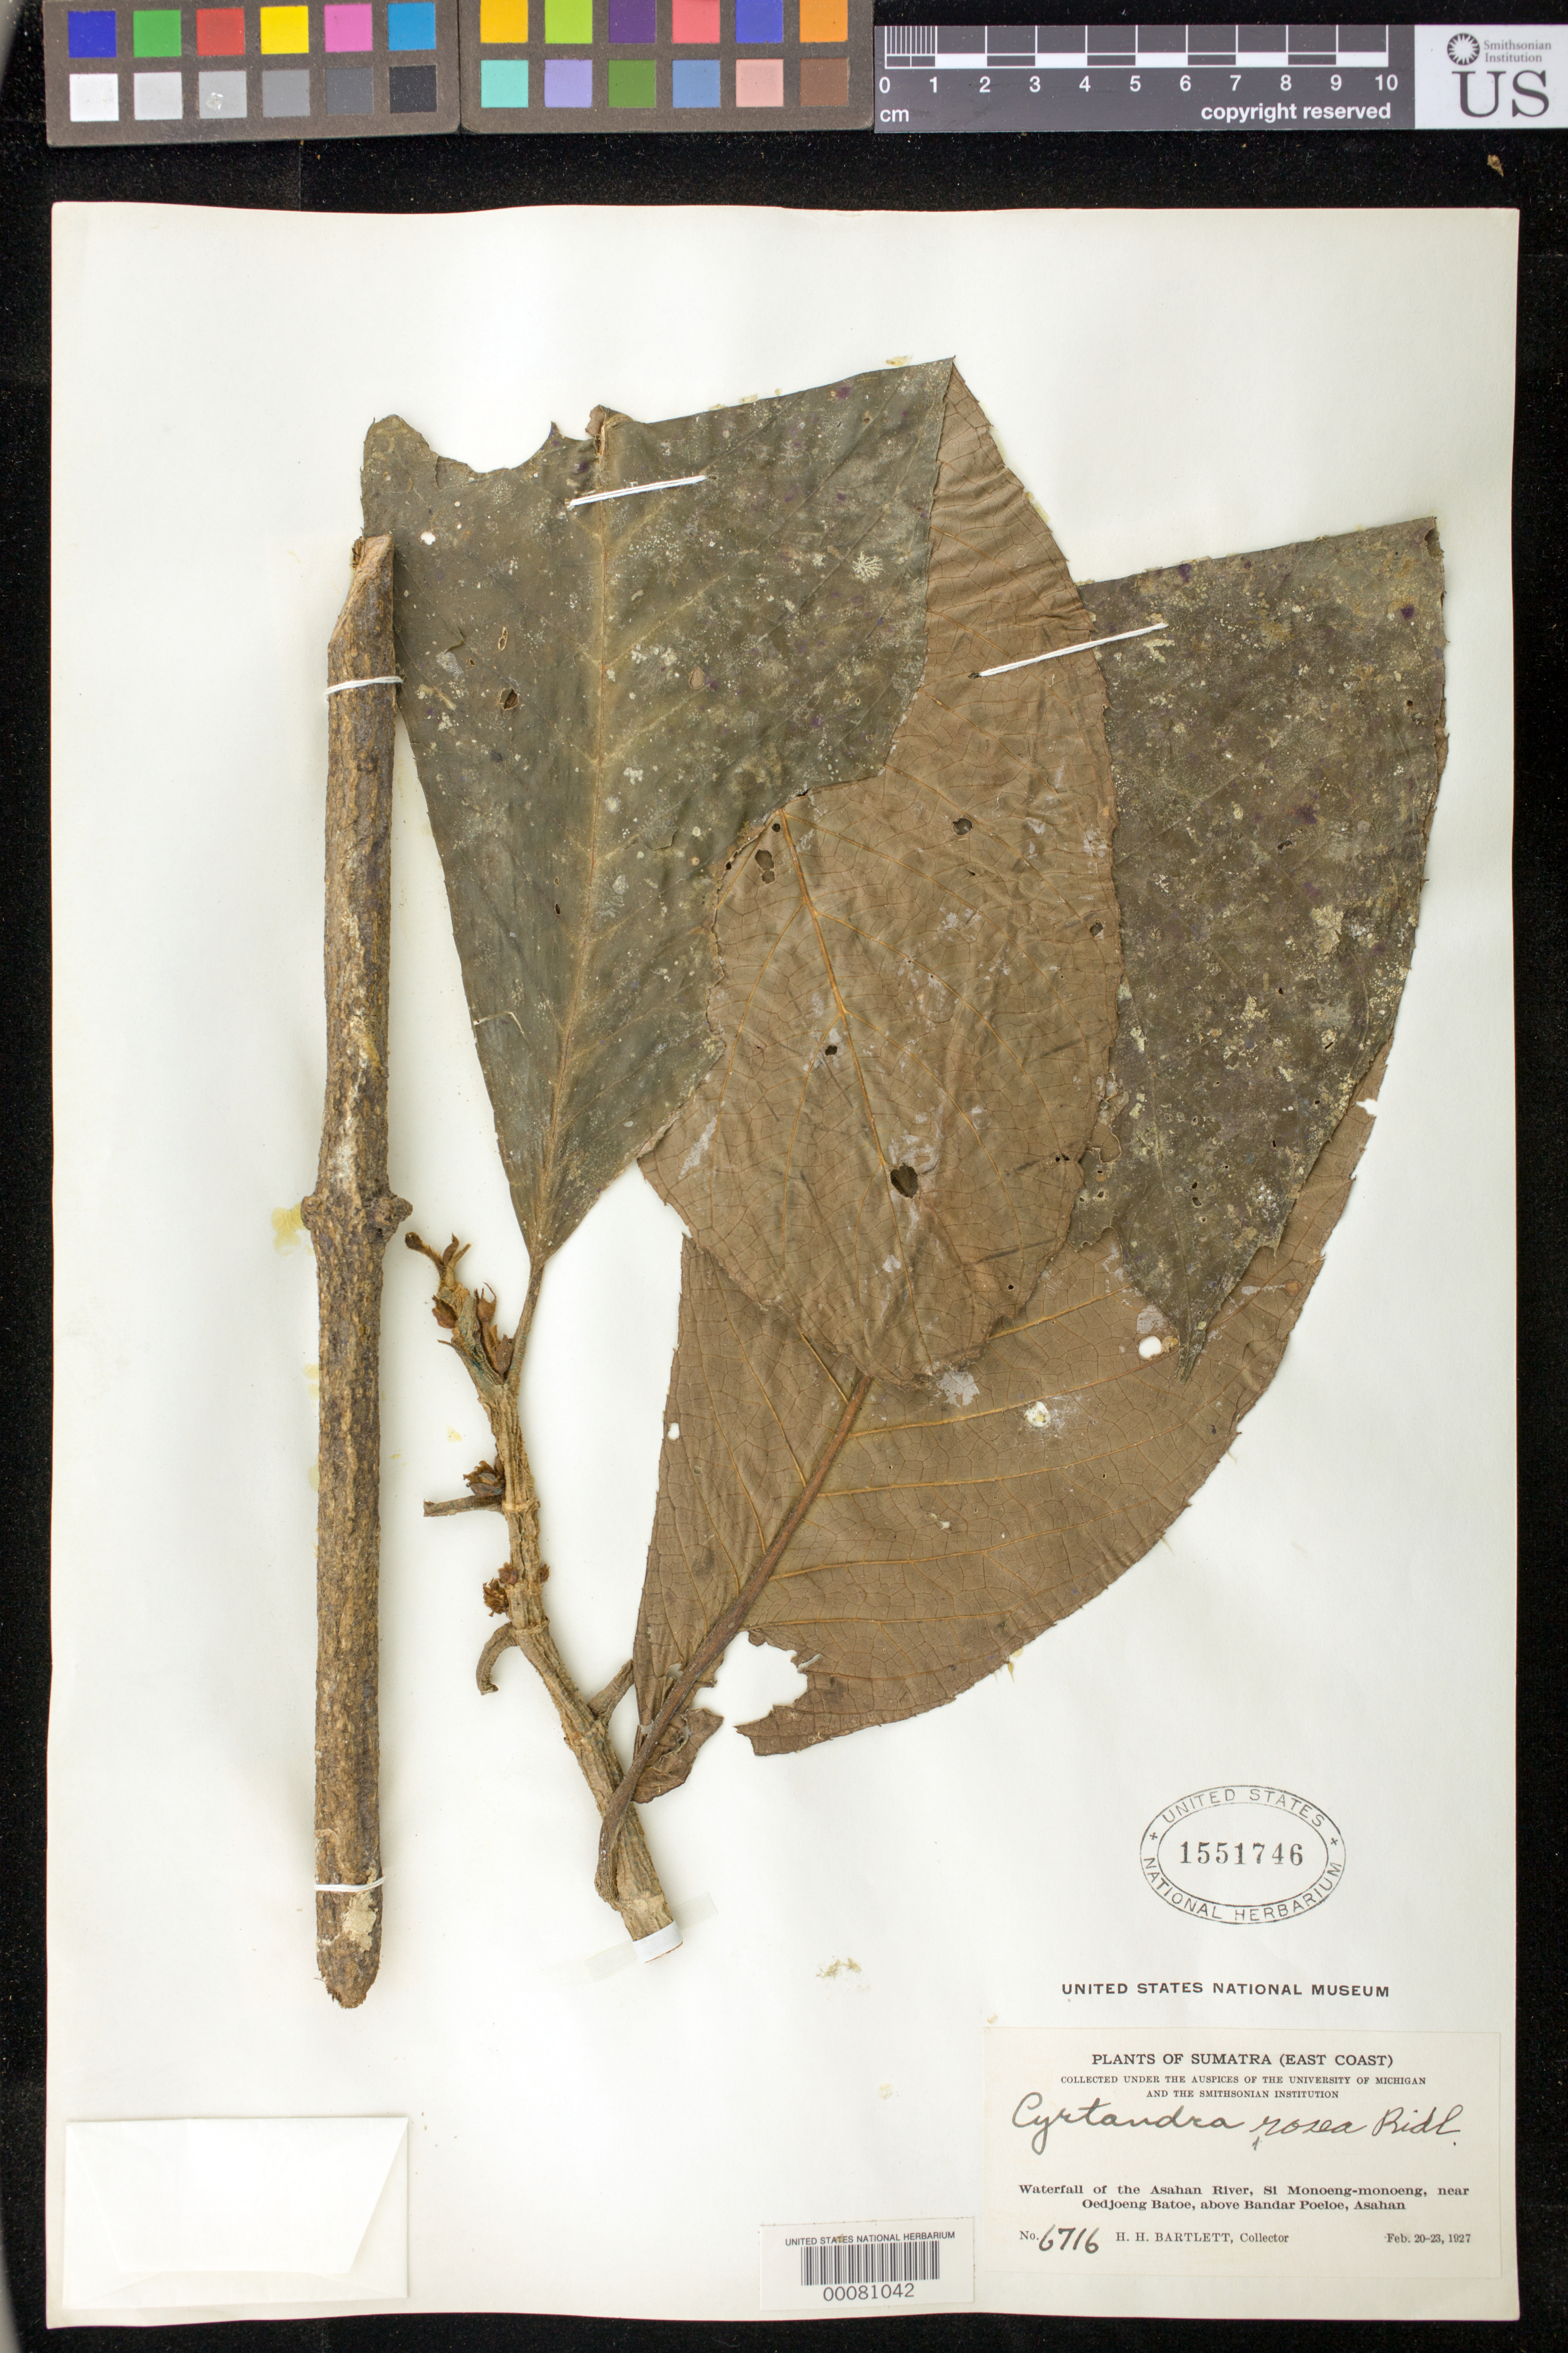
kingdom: Plantae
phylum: Tracheophyta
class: Magnoliopsida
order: Lamiales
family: Gesneriaceae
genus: Cyrtandra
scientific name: Cyrtandra rosea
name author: Ridl.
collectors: H. H. Bartlett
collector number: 6716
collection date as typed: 20-23 Feb 1927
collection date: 1927-02-20/1927-02-23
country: Indonesia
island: Sumatra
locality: Waterfall of the asahan river, si monoeng-monoeng, near oedjoeng batoe, above bandar poeloe, asahan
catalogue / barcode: US 1551746